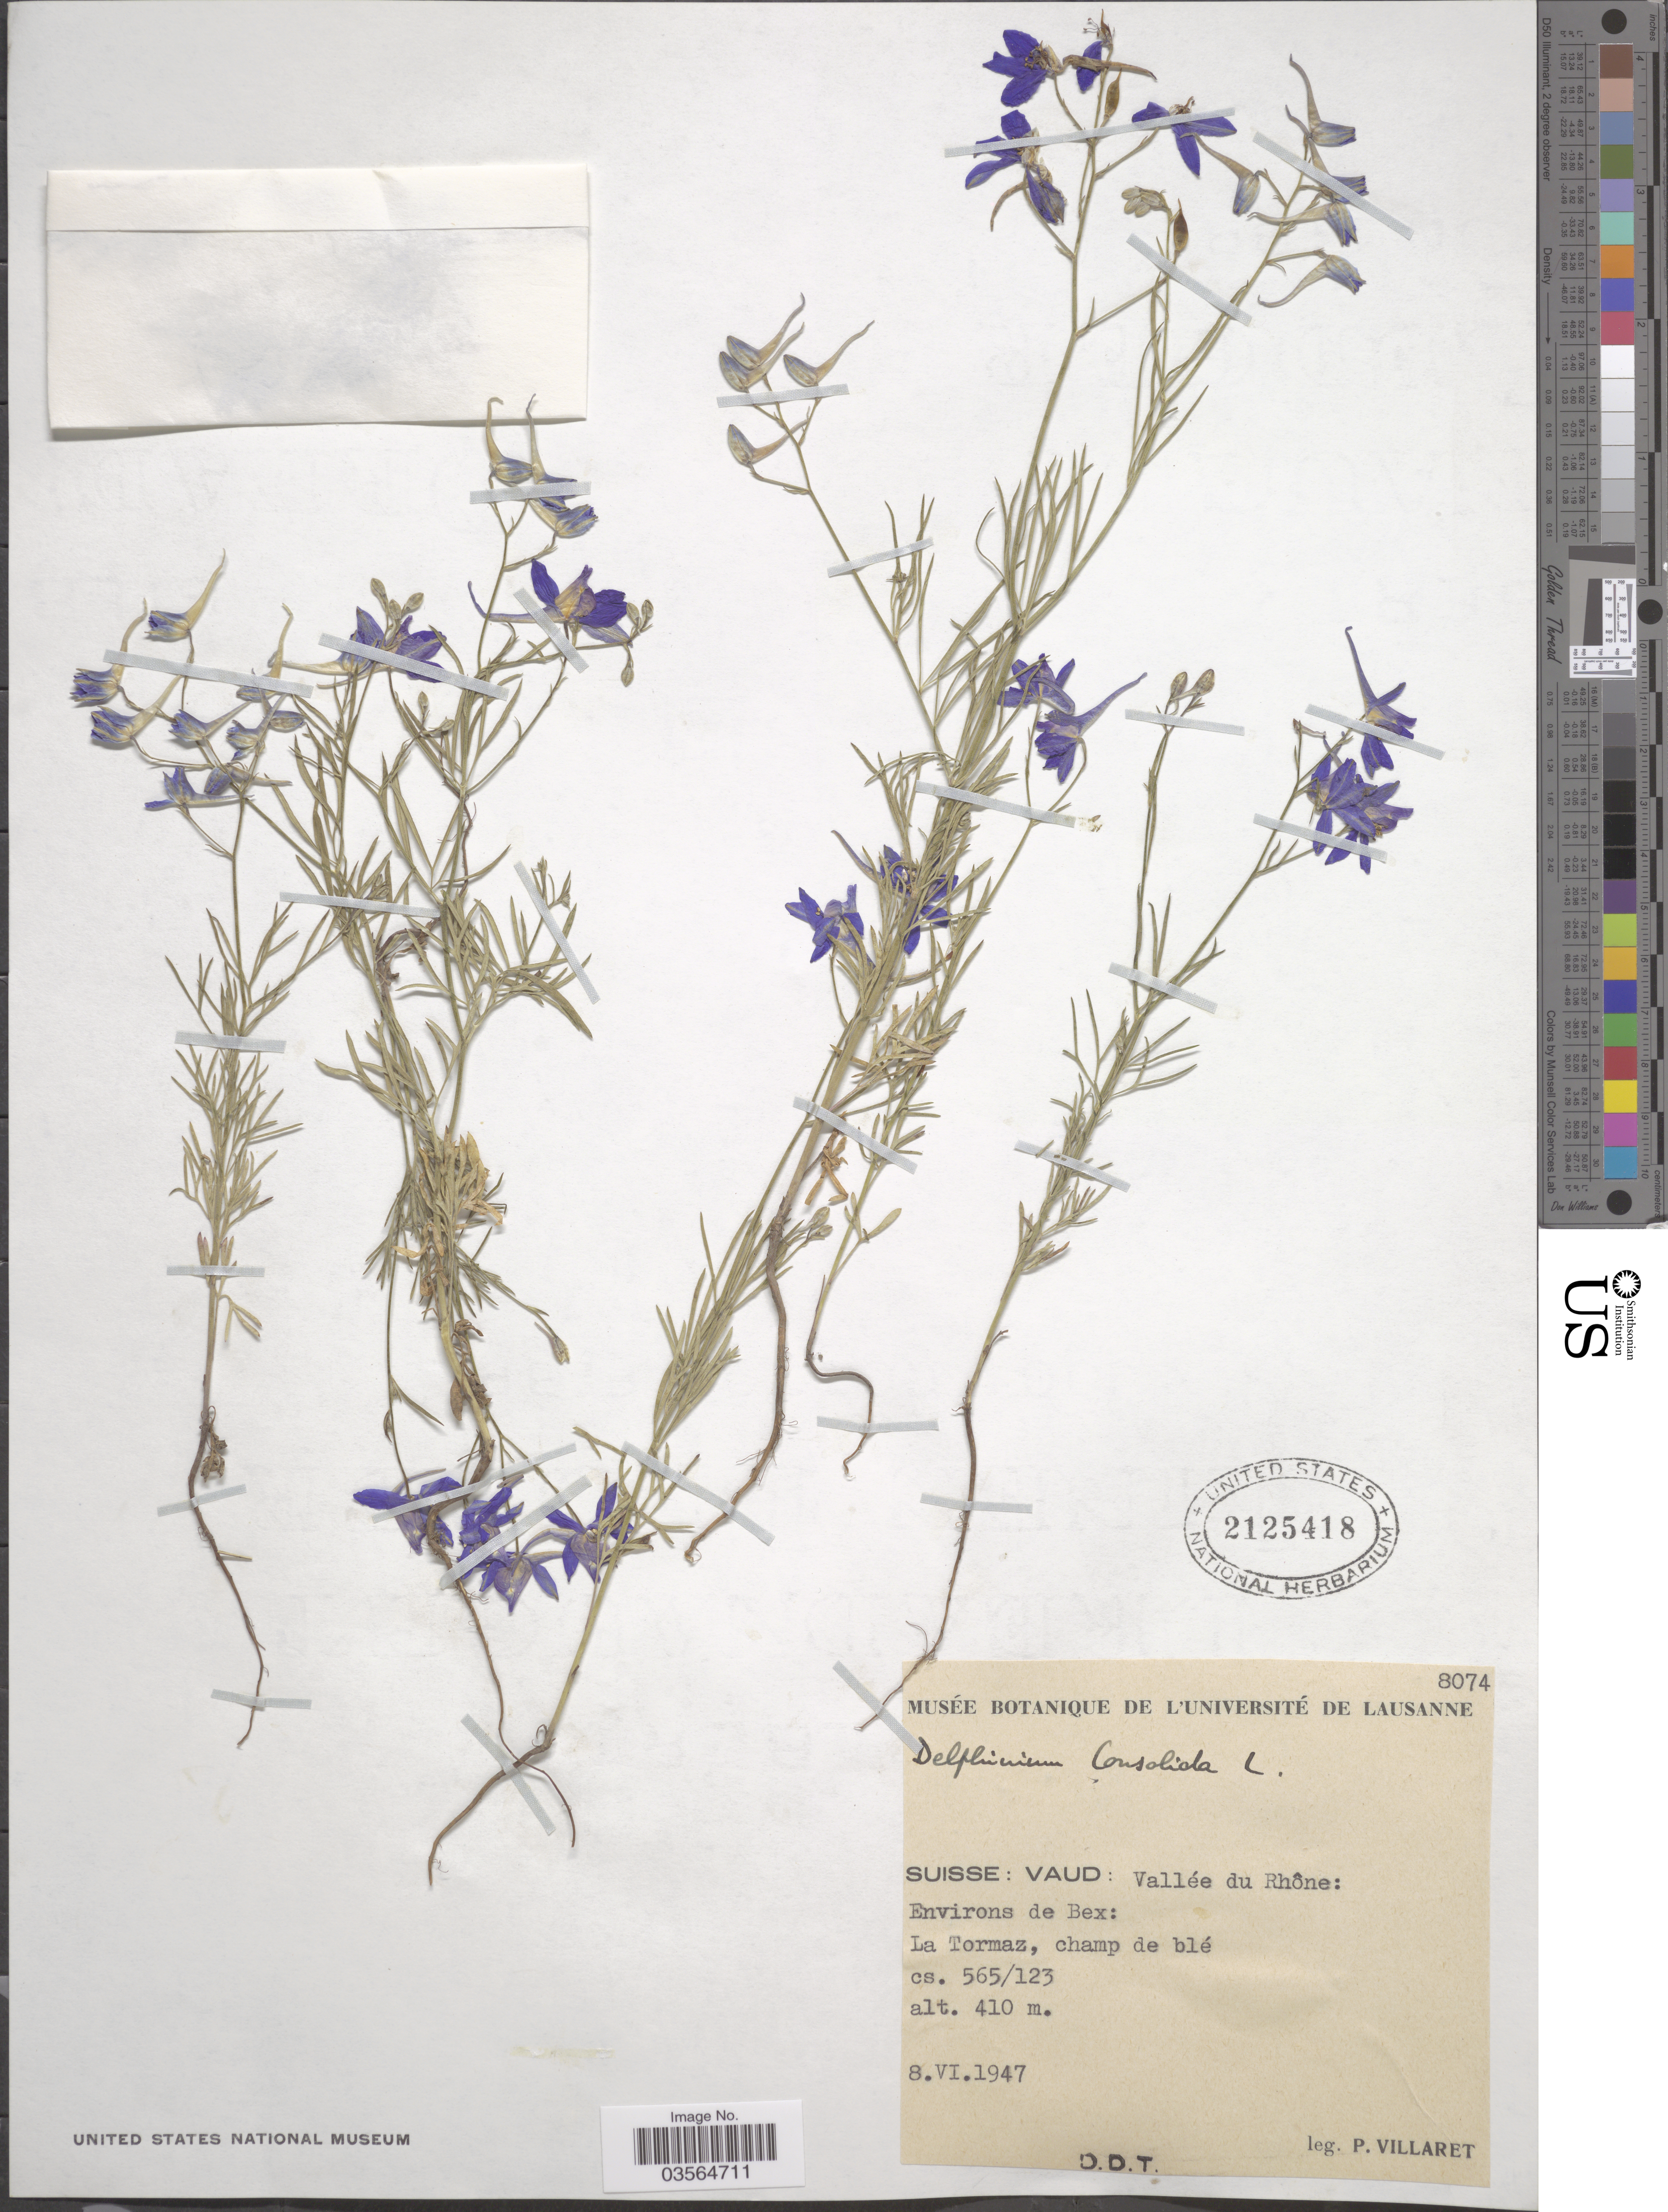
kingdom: Plantae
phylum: Tracheophyta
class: Magnoliopsida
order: Ranunculales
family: Ranunculaceae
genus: Delphinium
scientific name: Delphinium consolida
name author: L.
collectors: P. Villaret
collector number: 8074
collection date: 1947-06-08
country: Switzerland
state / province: Vaud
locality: Suisse: Vallée du Rhône: Environs de Bex: La Tormaz, champ de blé cs. 565/123.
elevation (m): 410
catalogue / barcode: US 2125418